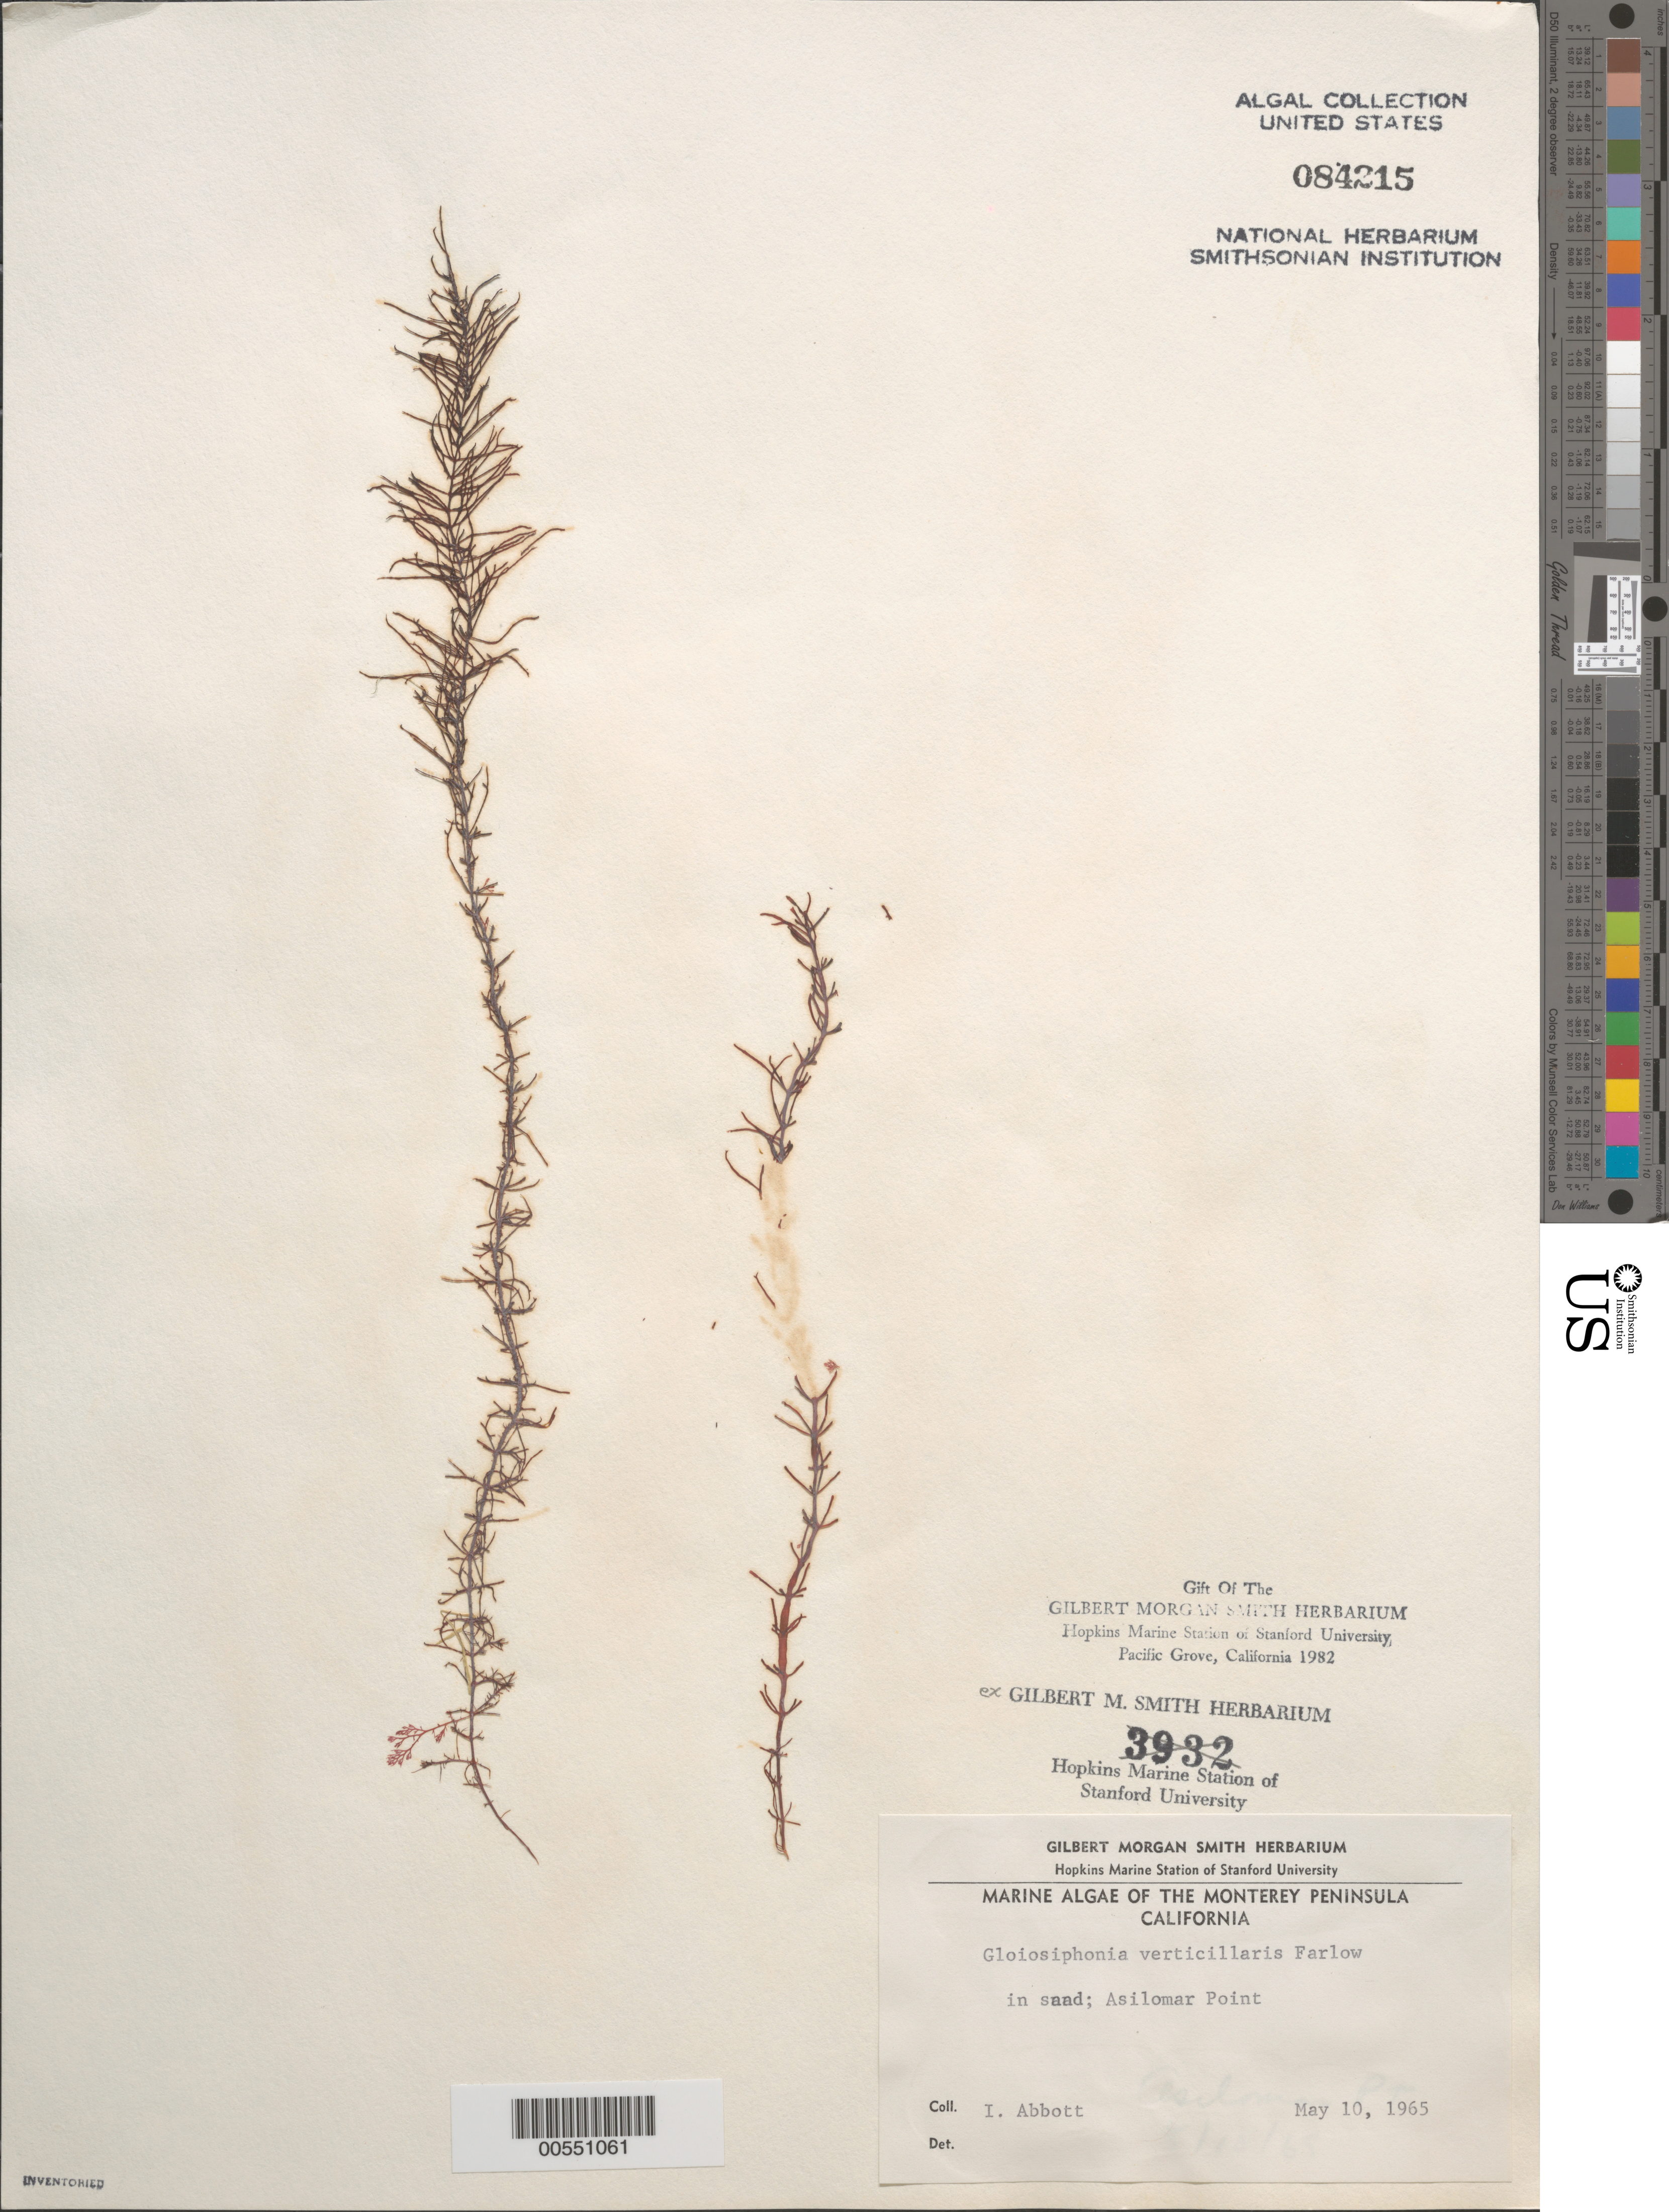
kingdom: Plantae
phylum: Rhodophyta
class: Florideophyceae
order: Gigartinales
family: Gloiosiphoniaceae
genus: Gloiosiphonia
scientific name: Gloiosiphonia verticillaris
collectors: I. A. Abbott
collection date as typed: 10 May 1965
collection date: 1965-05-10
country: United States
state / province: California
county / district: Monterey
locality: Asilomar Point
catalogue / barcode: US 84215